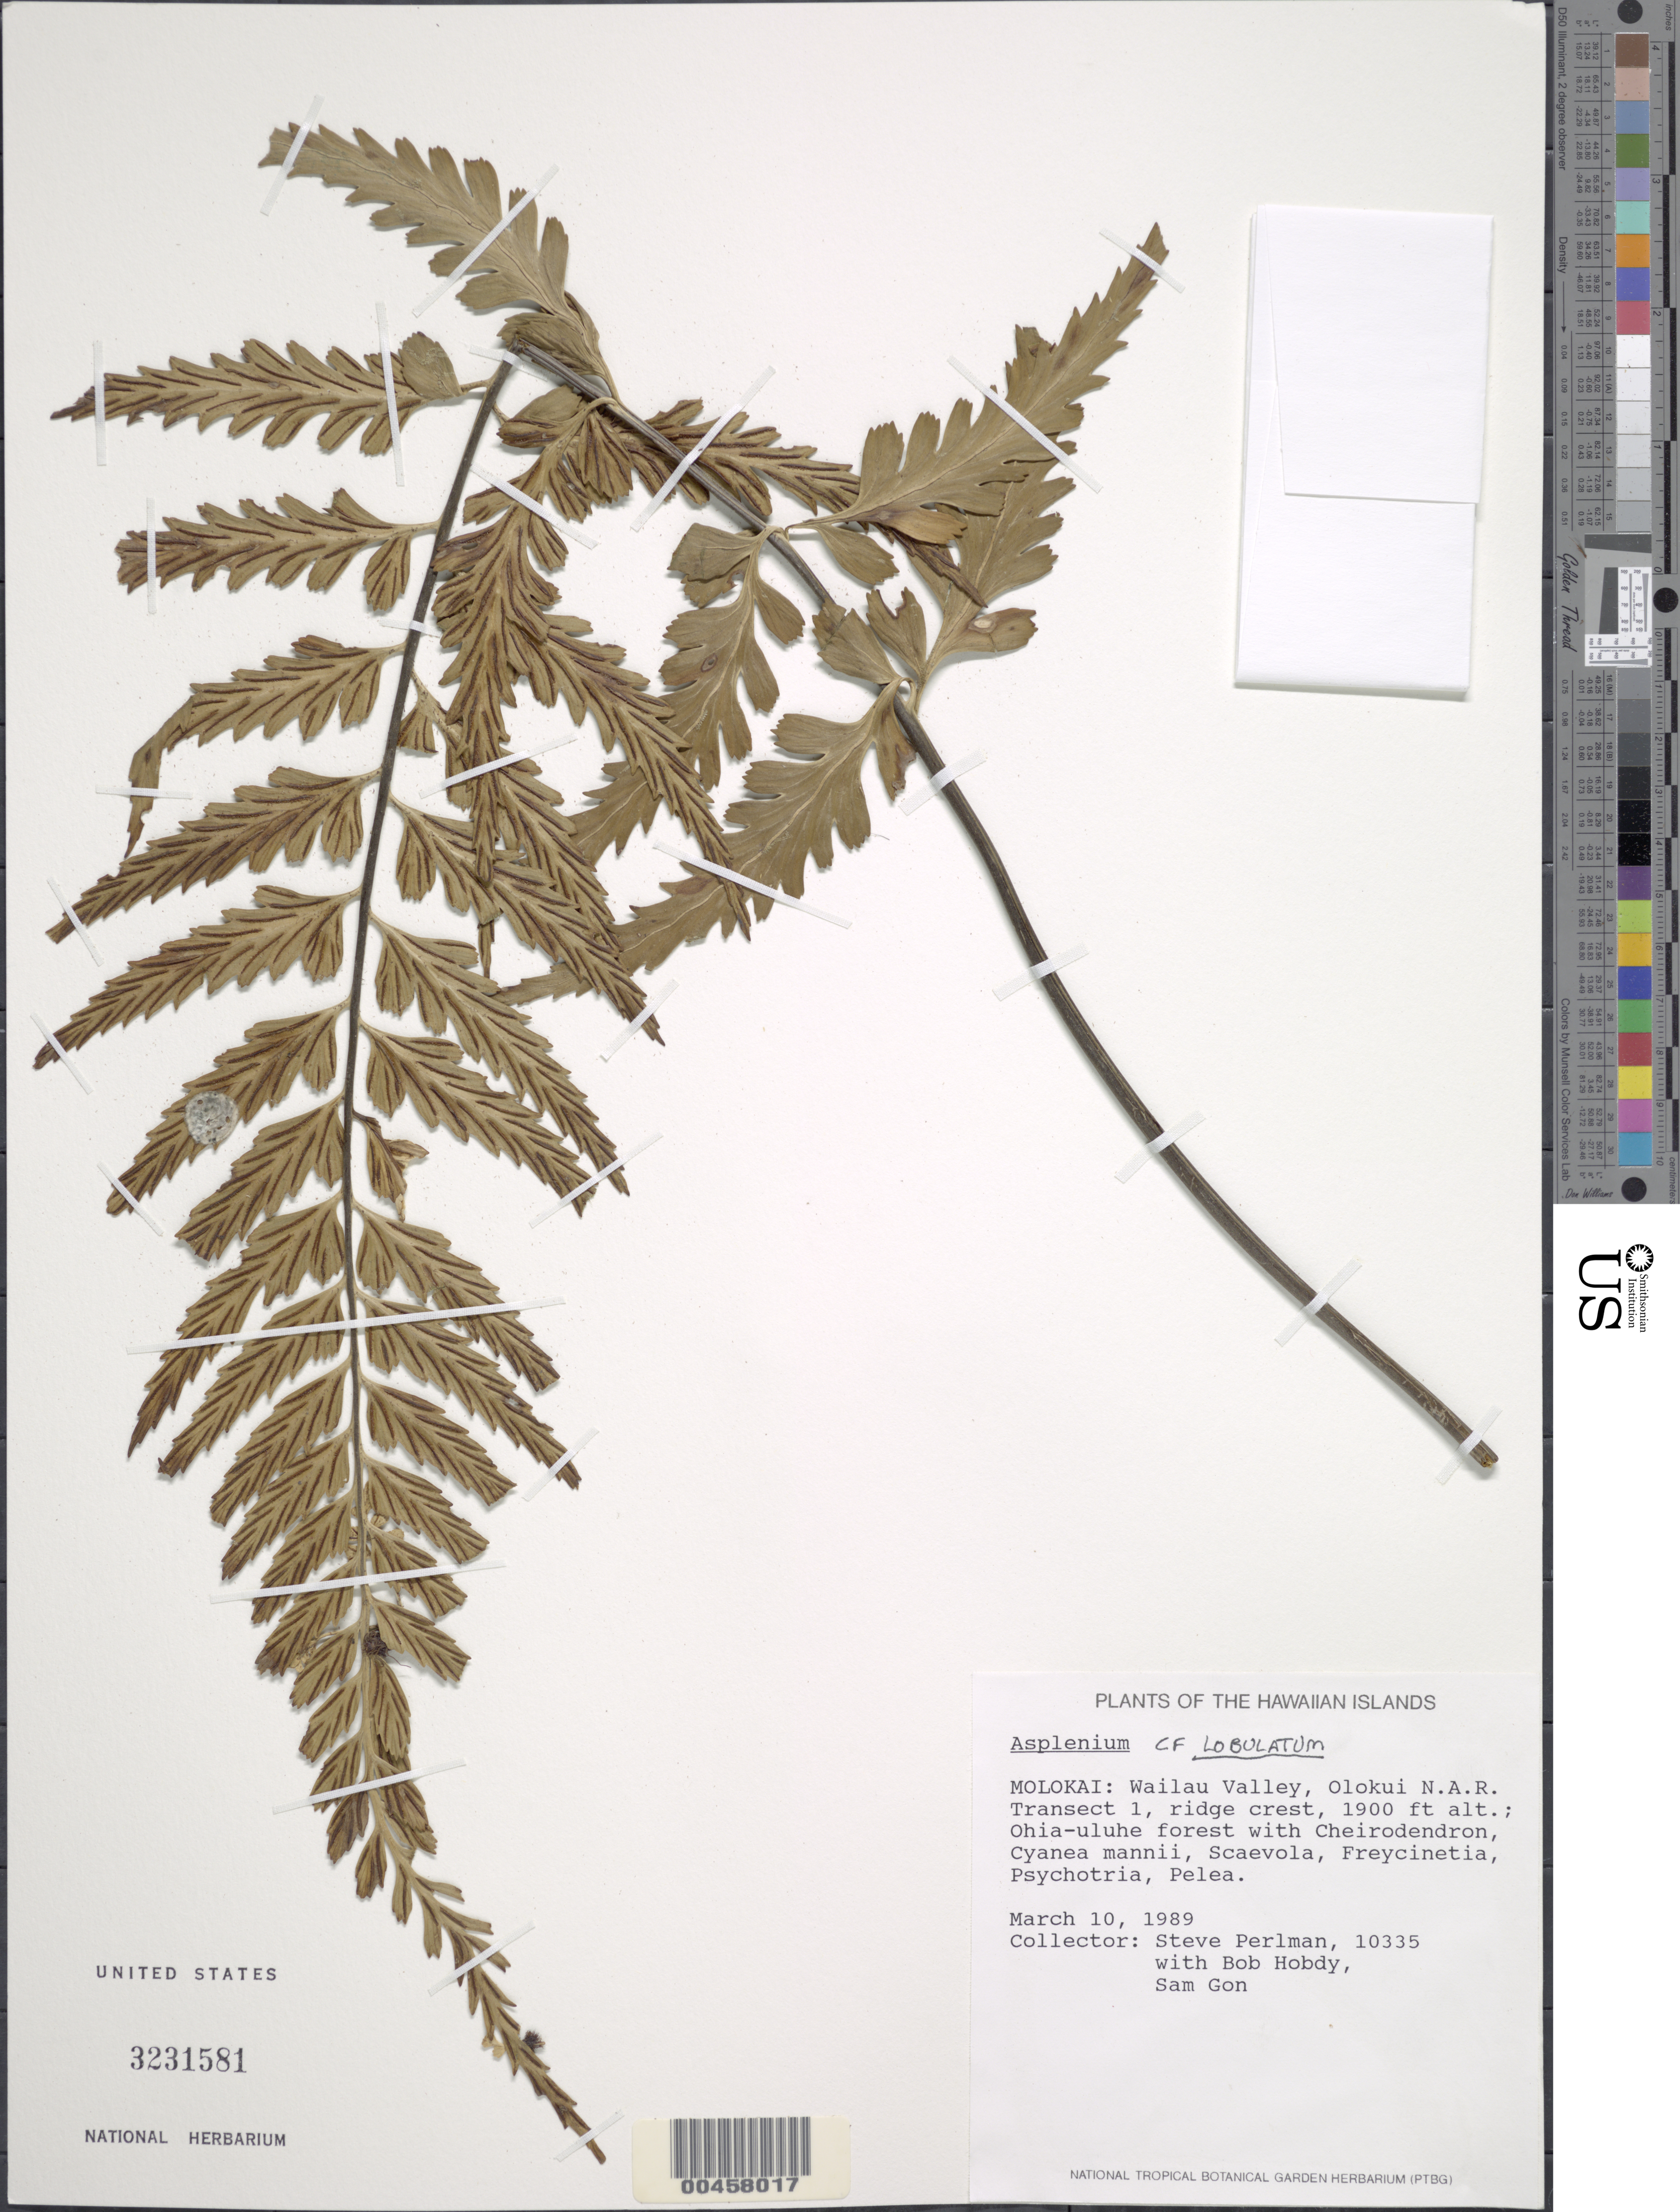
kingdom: Plantae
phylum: Tracheophyta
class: Polypodiopsida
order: Polypodiales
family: Aspleniaceae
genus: Asplenium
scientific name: Asplenium lobulatum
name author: Mett.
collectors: S. P. Perlman, B. Hobdy & S. Gon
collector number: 10335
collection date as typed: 10 Mar 1989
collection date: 1989-03-10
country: United States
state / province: Hawaii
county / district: Maui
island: Moloka'i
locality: Wailau valley, Olokui N.A.R. Transect 1, ridge crest.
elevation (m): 579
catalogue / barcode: US 3231581